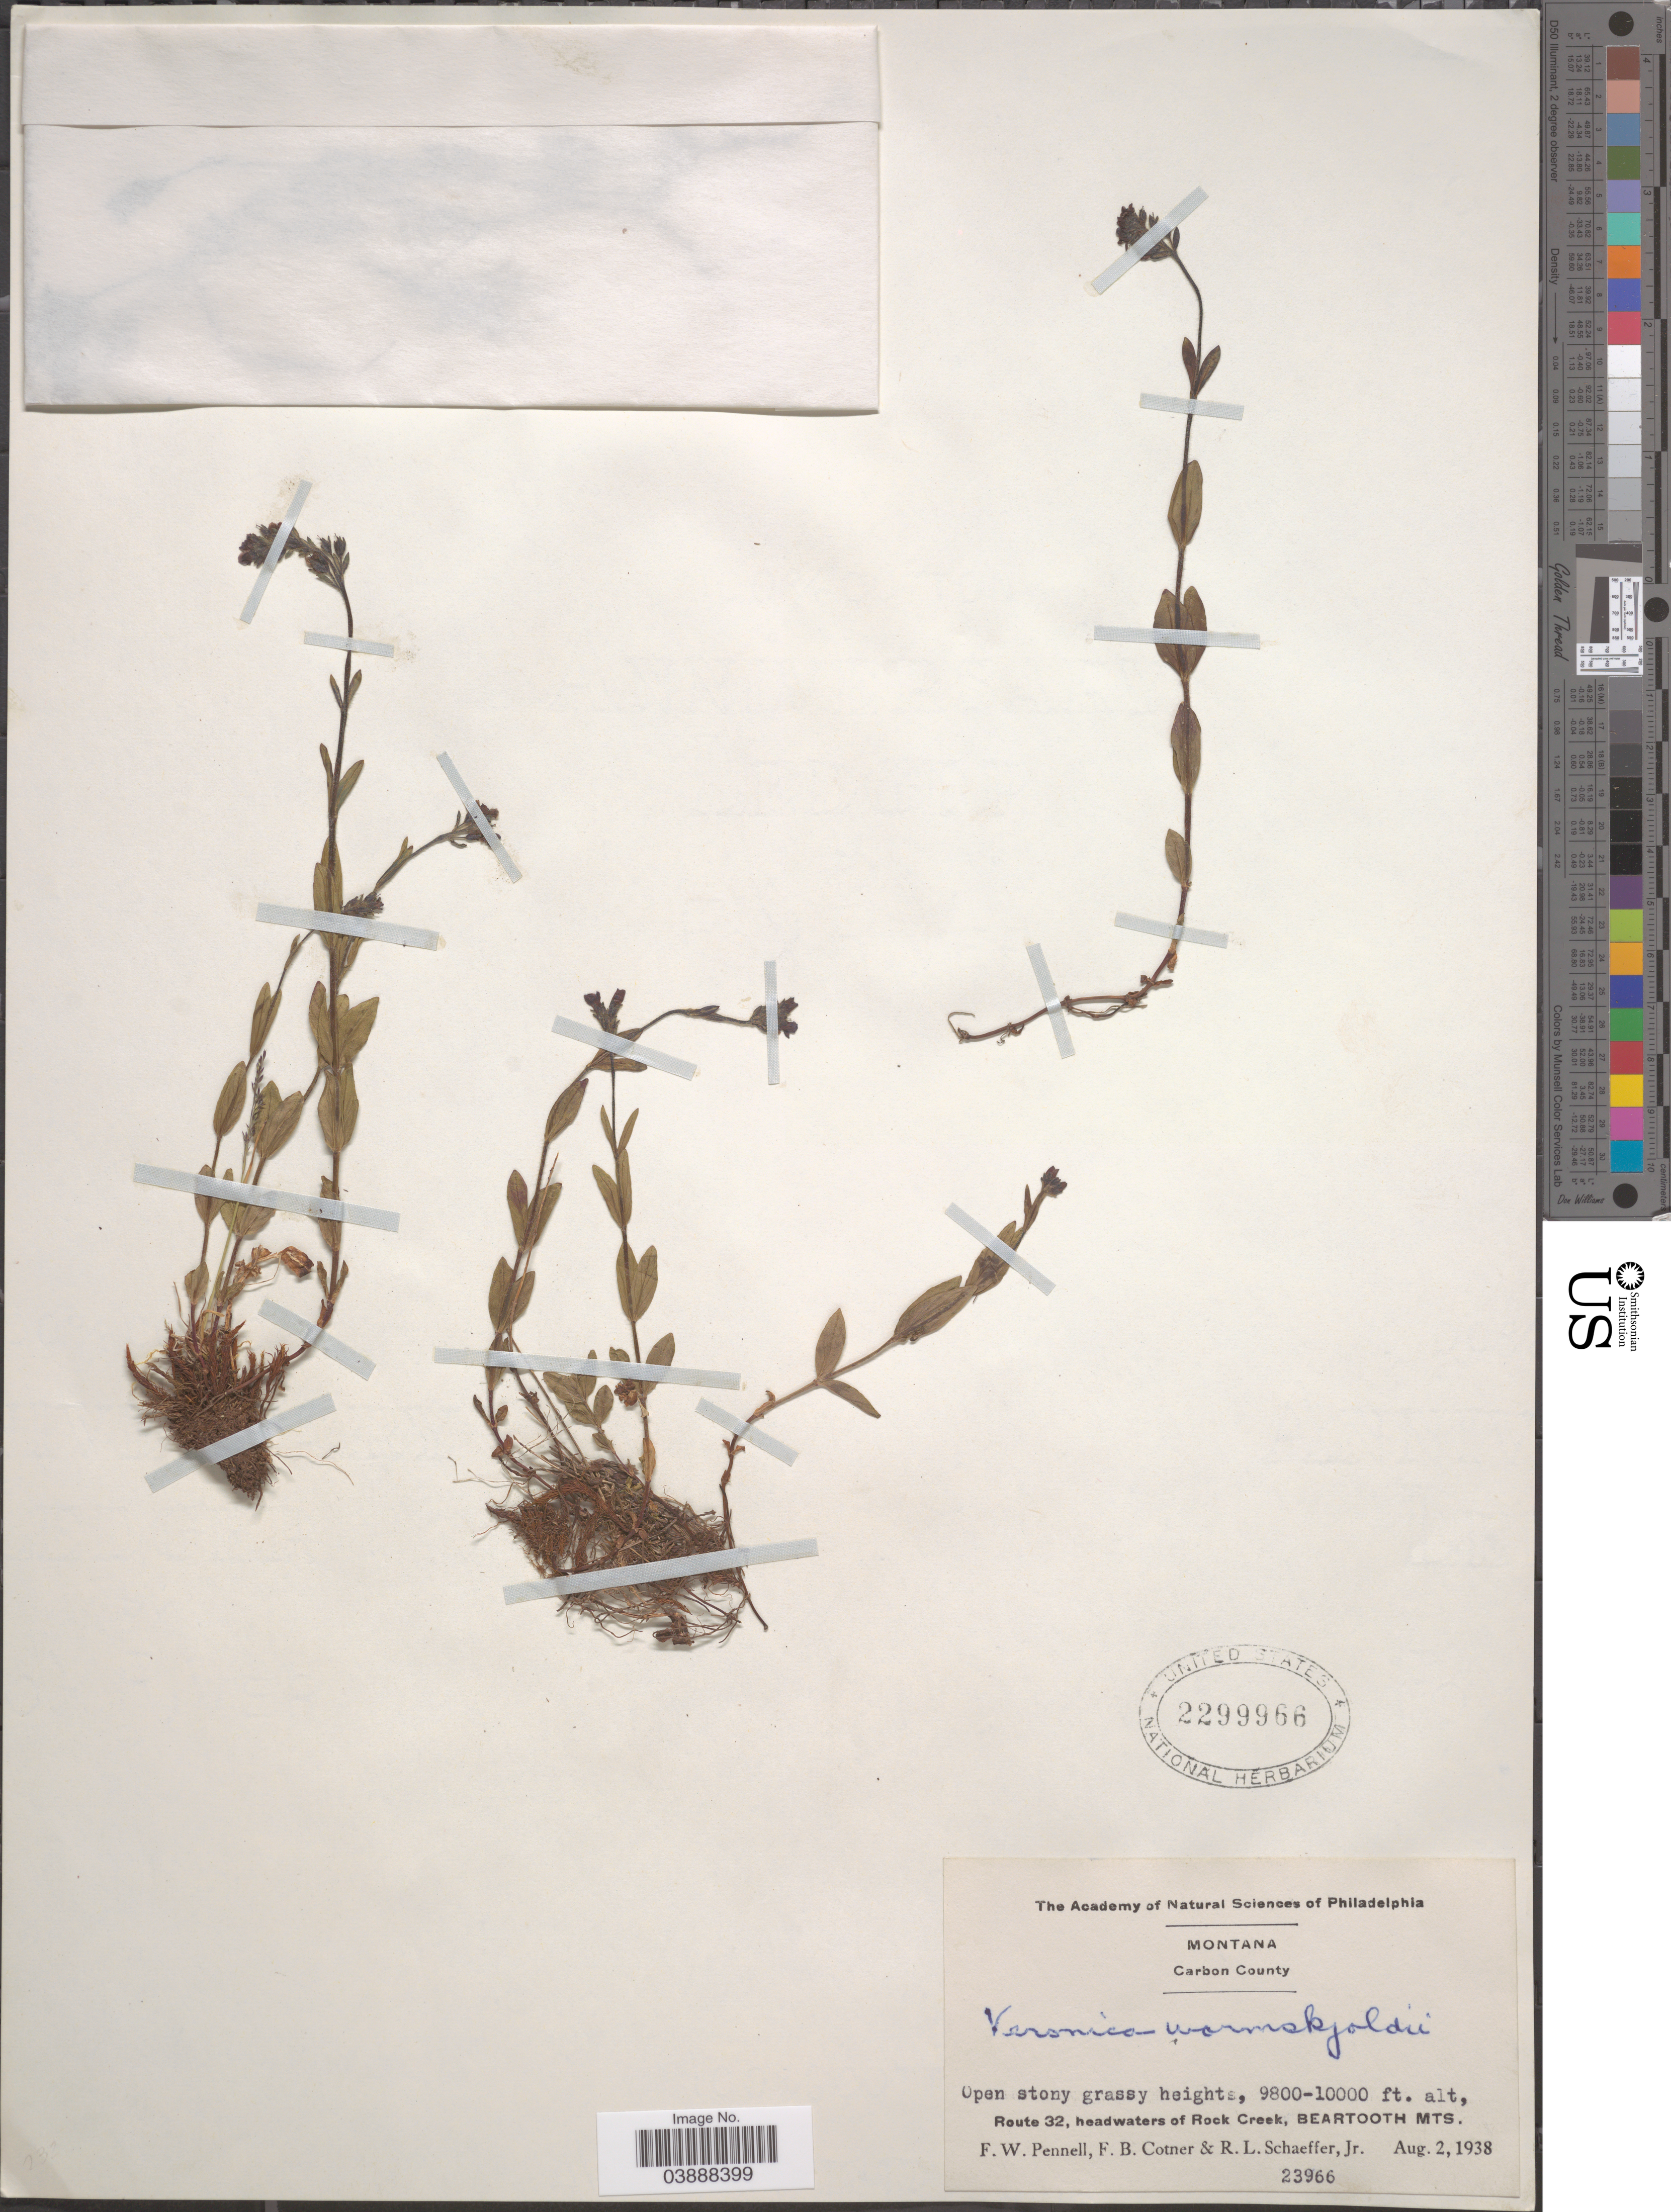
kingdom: Plantae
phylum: Tracheophyta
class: Magnoliopsida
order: Lamiales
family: Plantaginaceae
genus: Veronica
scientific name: Veronica wormskjoldii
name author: Roem. & Schult.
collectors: F. W. Pennell, F. Cotner & R. L. Schaeffer Jr.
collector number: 23966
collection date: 1938-08-02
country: United States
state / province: Montana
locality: Carbon County. Route 32, headwaters of Rock Creek, Beartooth Mts.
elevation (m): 2987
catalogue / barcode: US 2299966